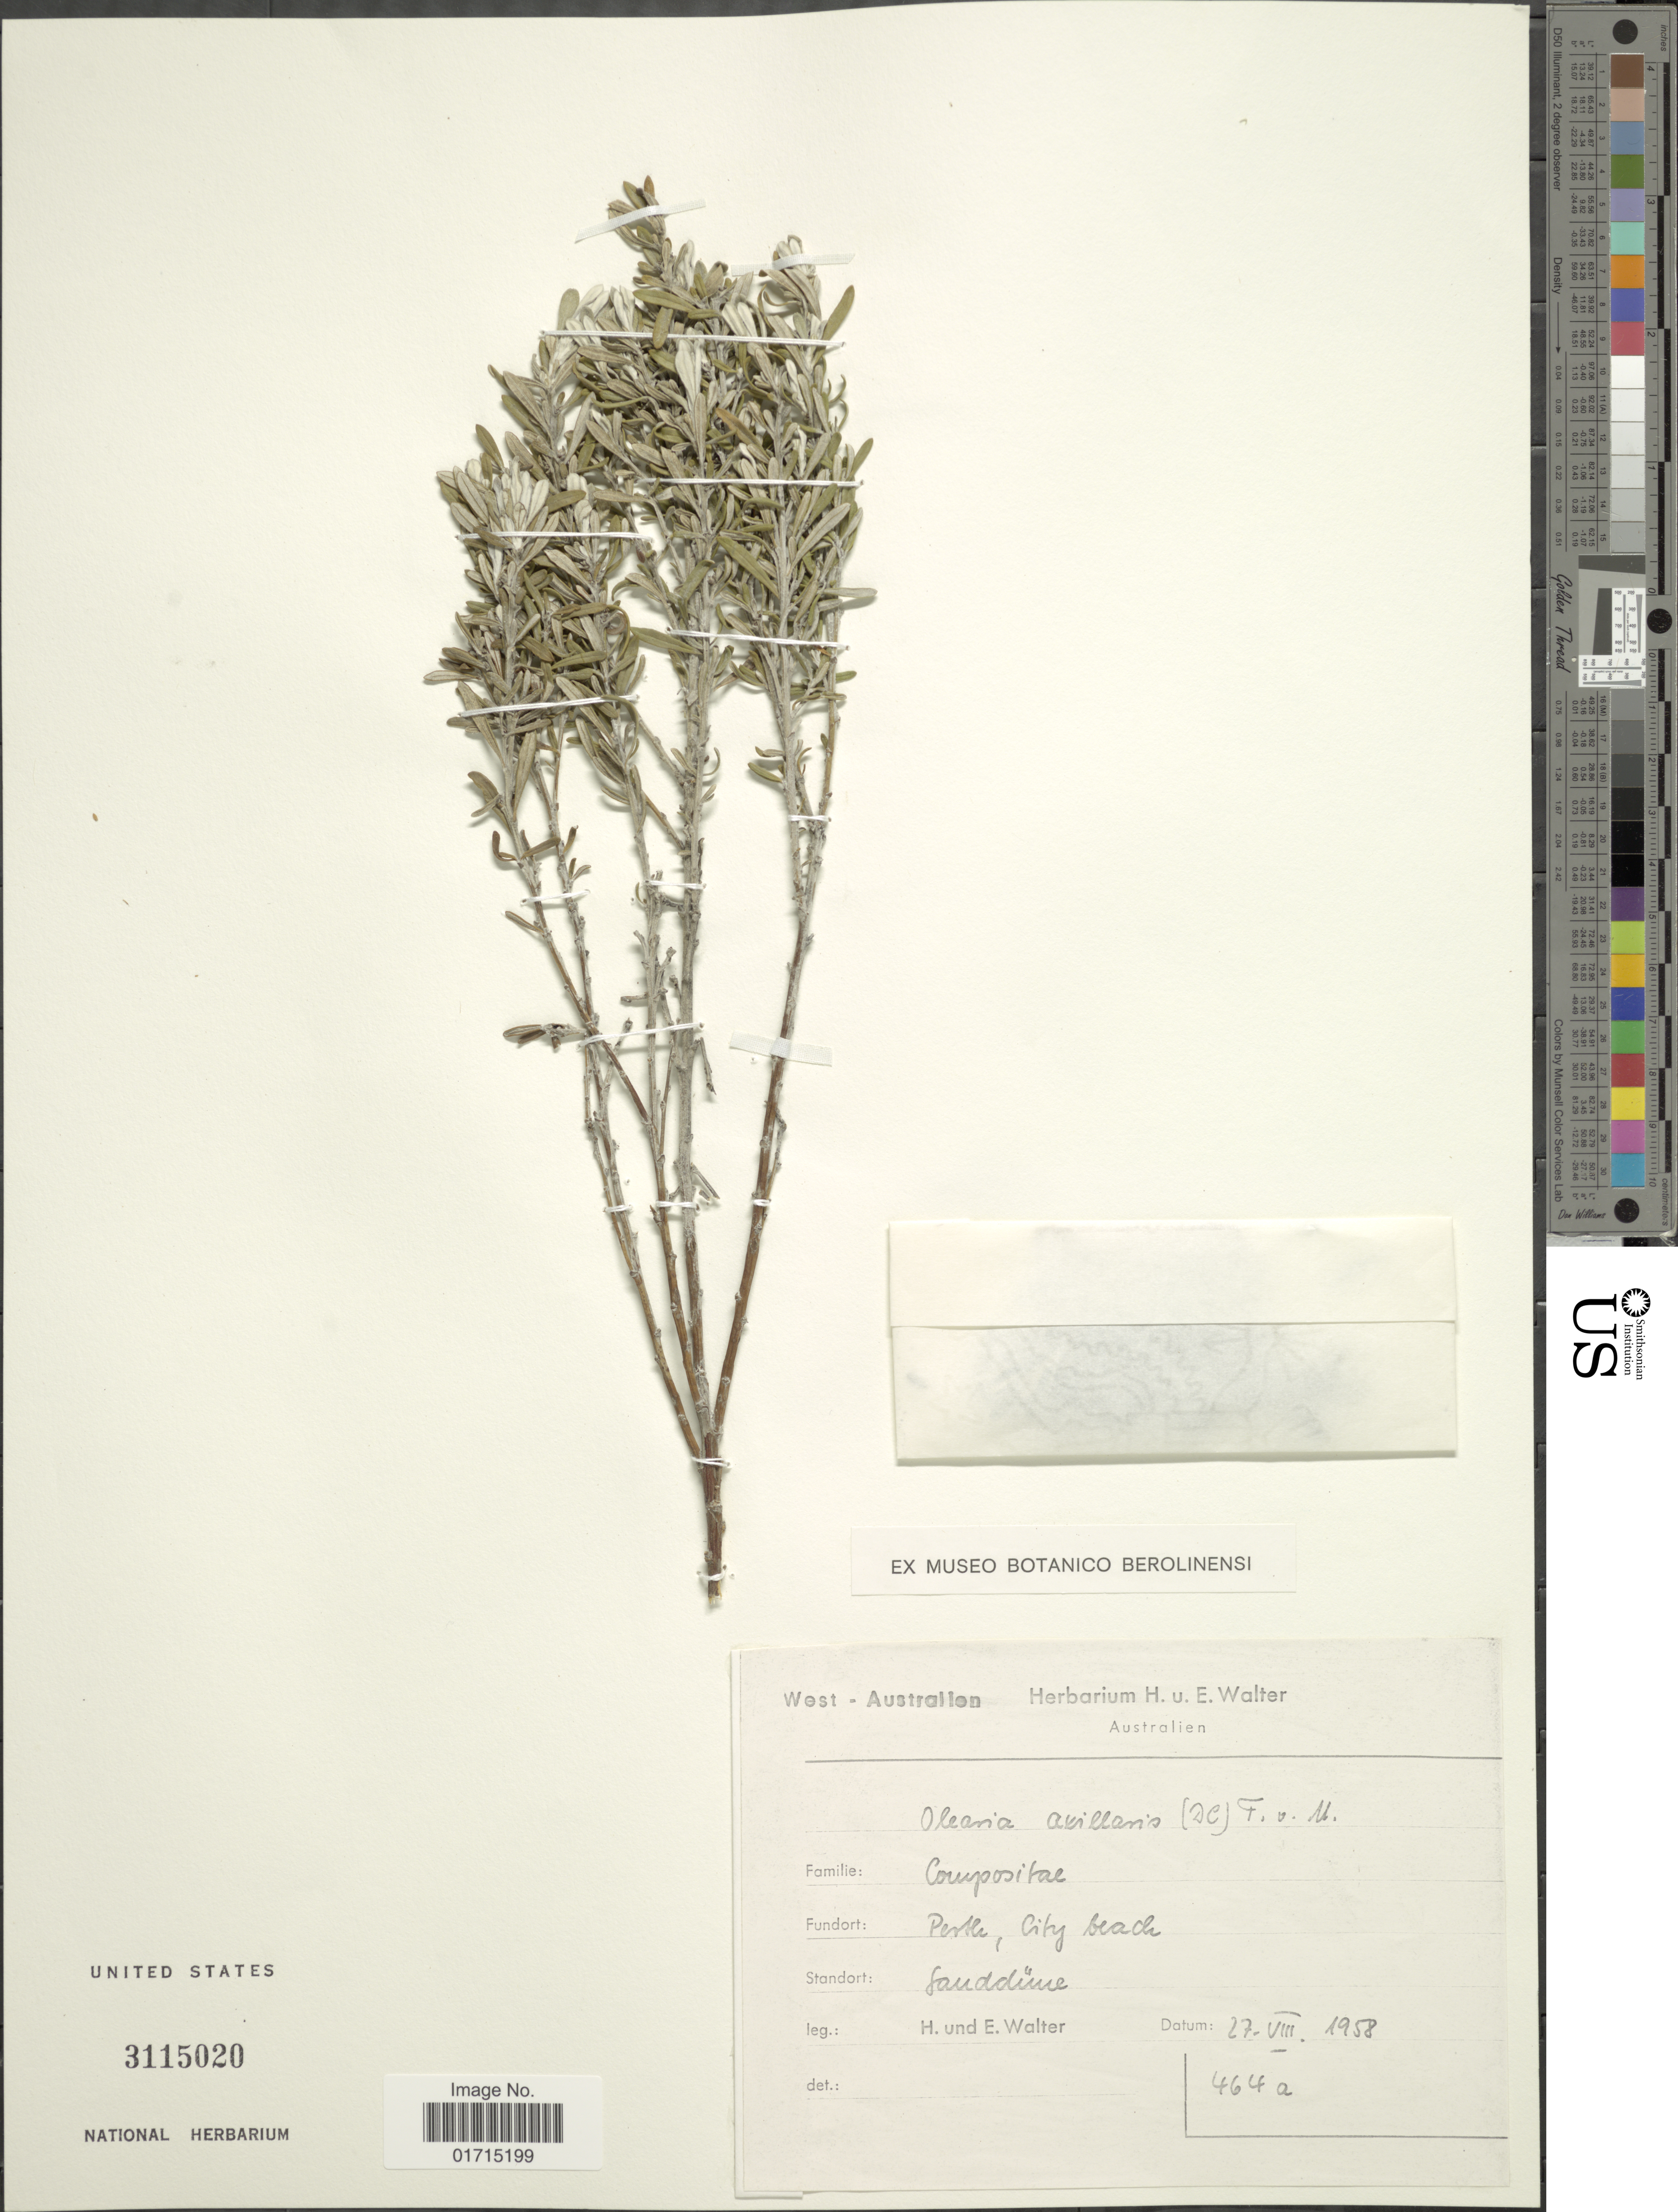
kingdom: Plantae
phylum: Tracheophyta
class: Magnoliopsida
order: Asterales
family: Asteraceae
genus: Olearia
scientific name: Olearia axillaris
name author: (DC.) F. Muell. ex Benth.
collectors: H. P. H. Walter & E. Walter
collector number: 464a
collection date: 1958-08-27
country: Australia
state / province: Western Australia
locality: Perth, City beach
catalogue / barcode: US 3115020